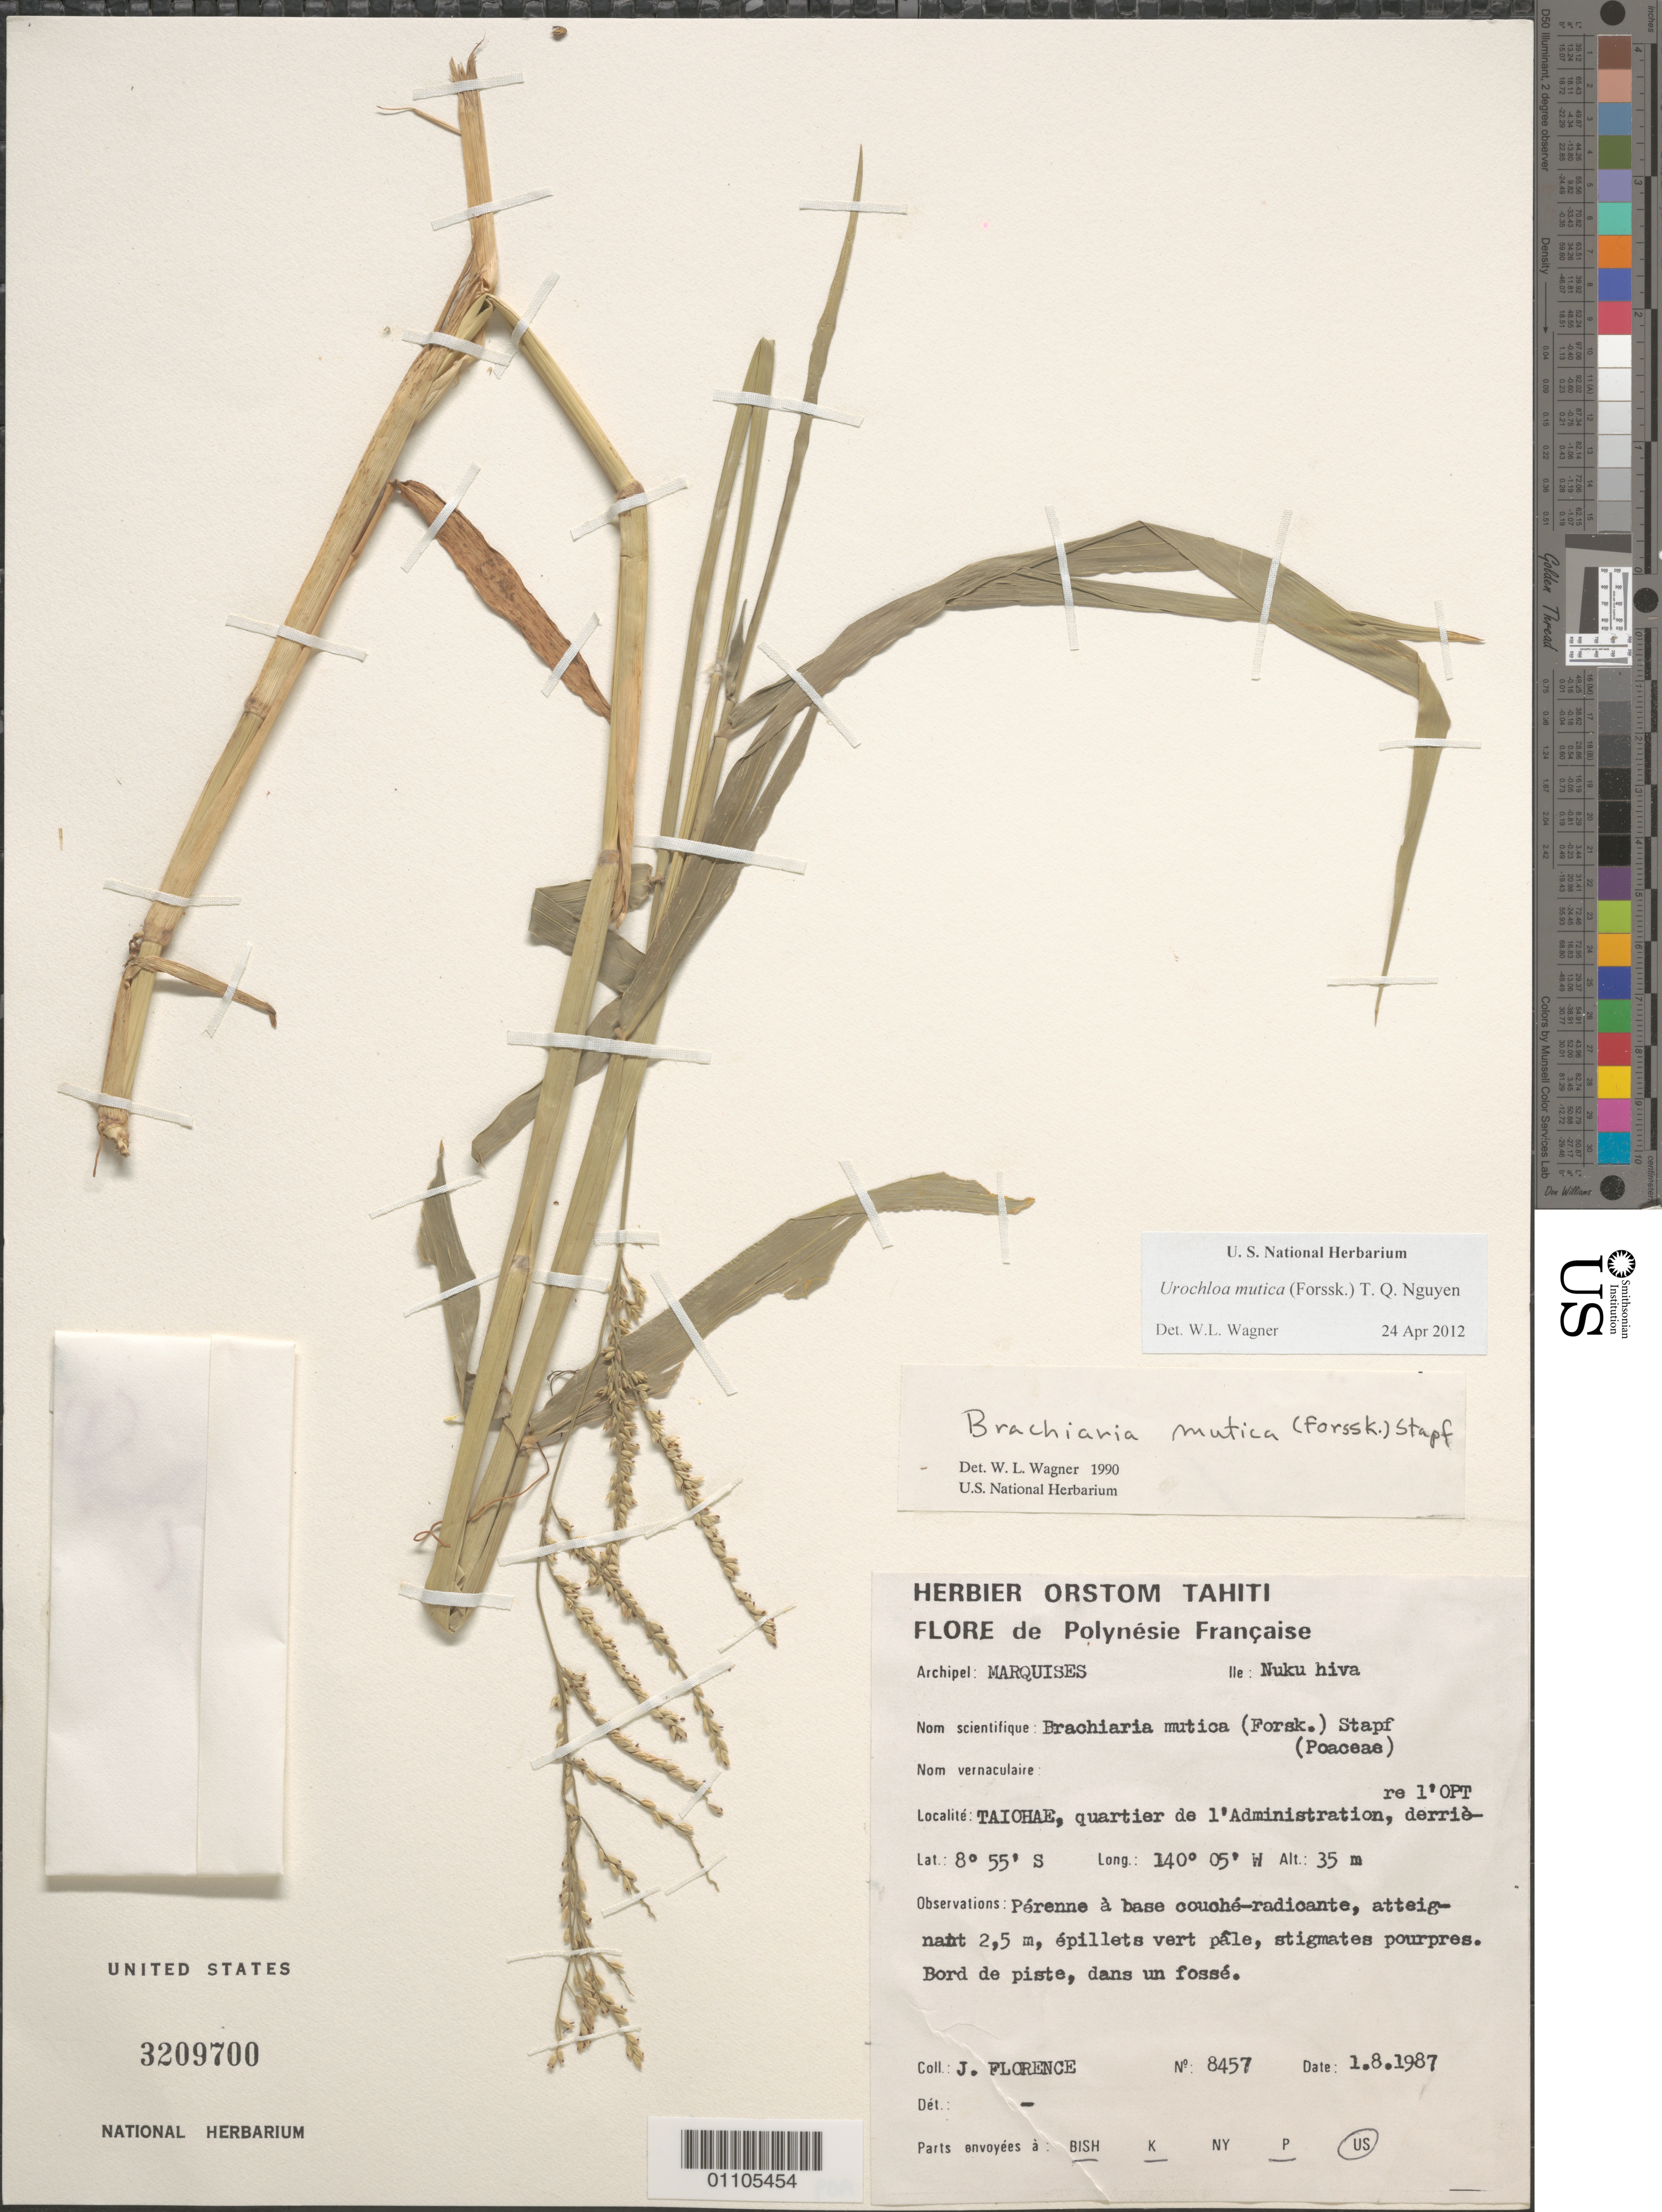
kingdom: Plantae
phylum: Tracheophyta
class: Liliopsida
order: Poales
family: Poaceae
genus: Urochloa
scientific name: Urochloa mutica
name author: (Forssk.) T.Q. Nguyen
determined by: Wagner, W. L., (BOT), Smithsonian Institution - National Museum of Natural History (UNITED STATES)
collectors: J. Florence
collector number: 8457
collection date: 1987-08-01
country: French Polynesia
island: Nuku Hiva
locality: Taiohae, quartier de l'Administration, derrière l'OPT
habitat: Bord de piste, dans un fosse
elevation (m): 35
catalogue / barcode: US 3209700